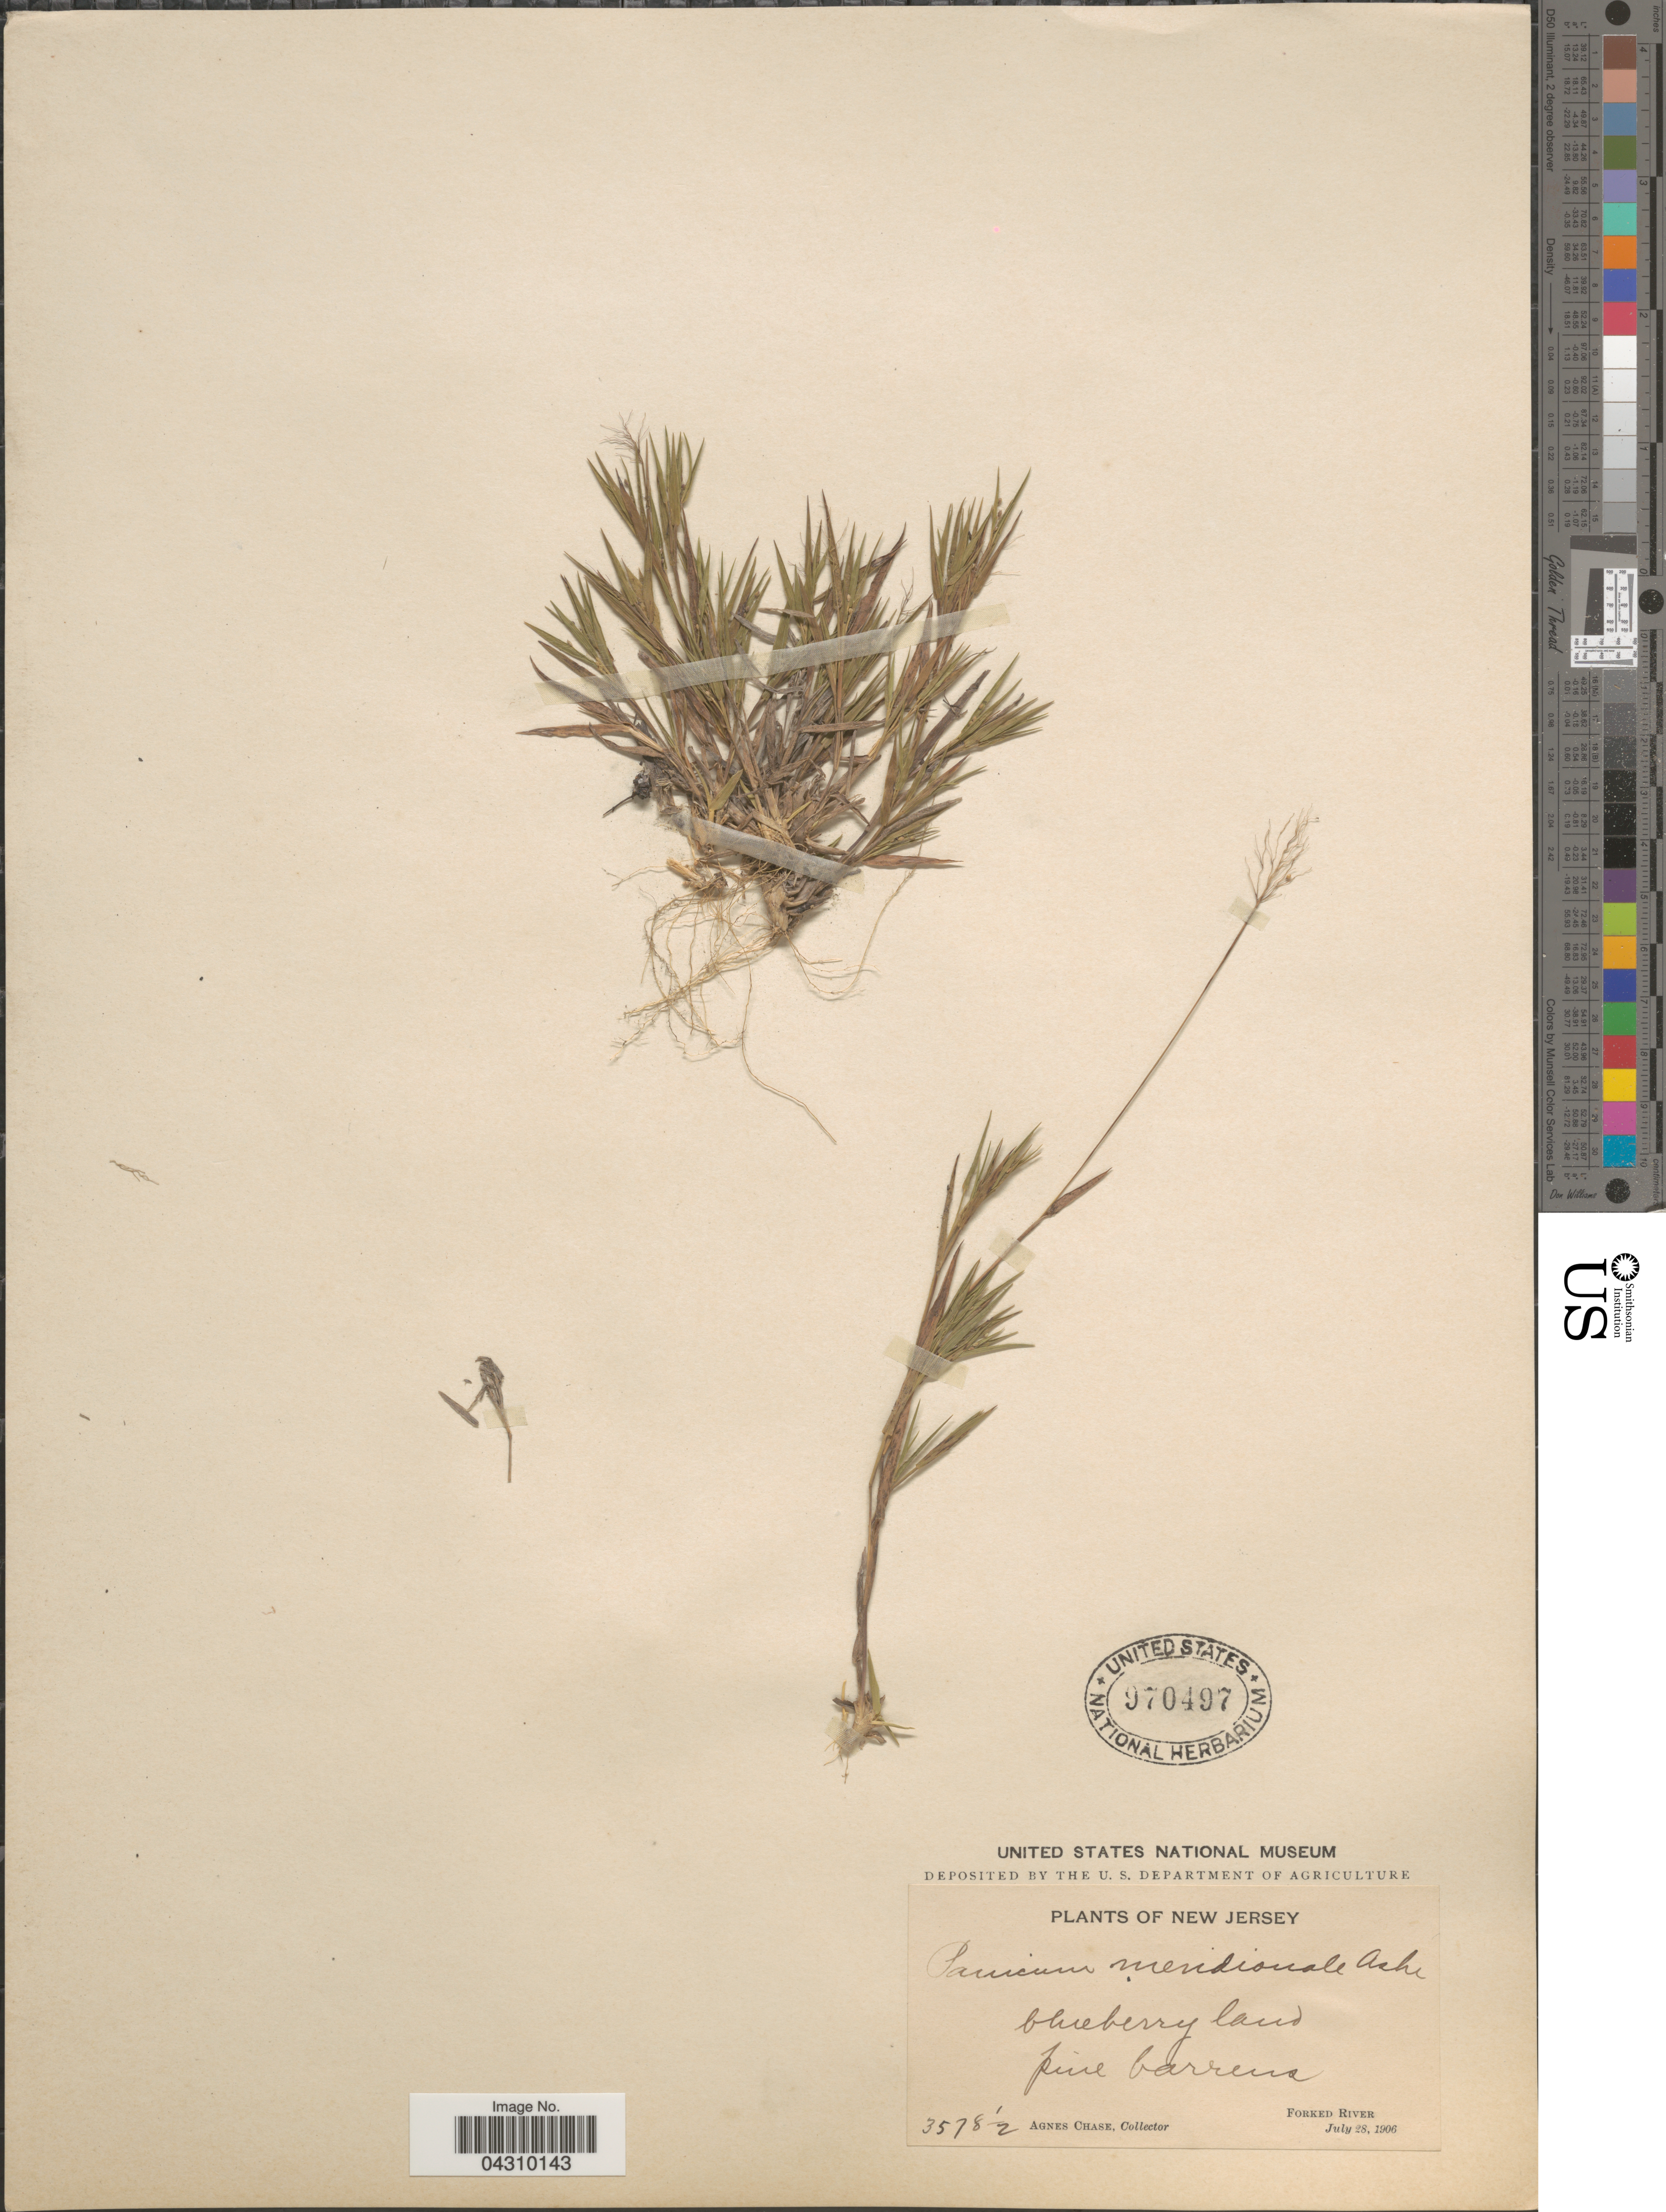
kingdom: Plantae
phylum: Tracheophyta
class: Liliopsida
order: Poales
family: Poaceae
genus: Dichanthelium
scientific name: Dichanthelium acuminatum var. acuminatum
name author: (Sw.) Gould & C.A. Clark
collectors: A. Chase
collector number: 3578½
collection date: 1906-07-28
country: United States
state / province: New Jersey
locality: Forked River.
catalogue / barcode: US 970497